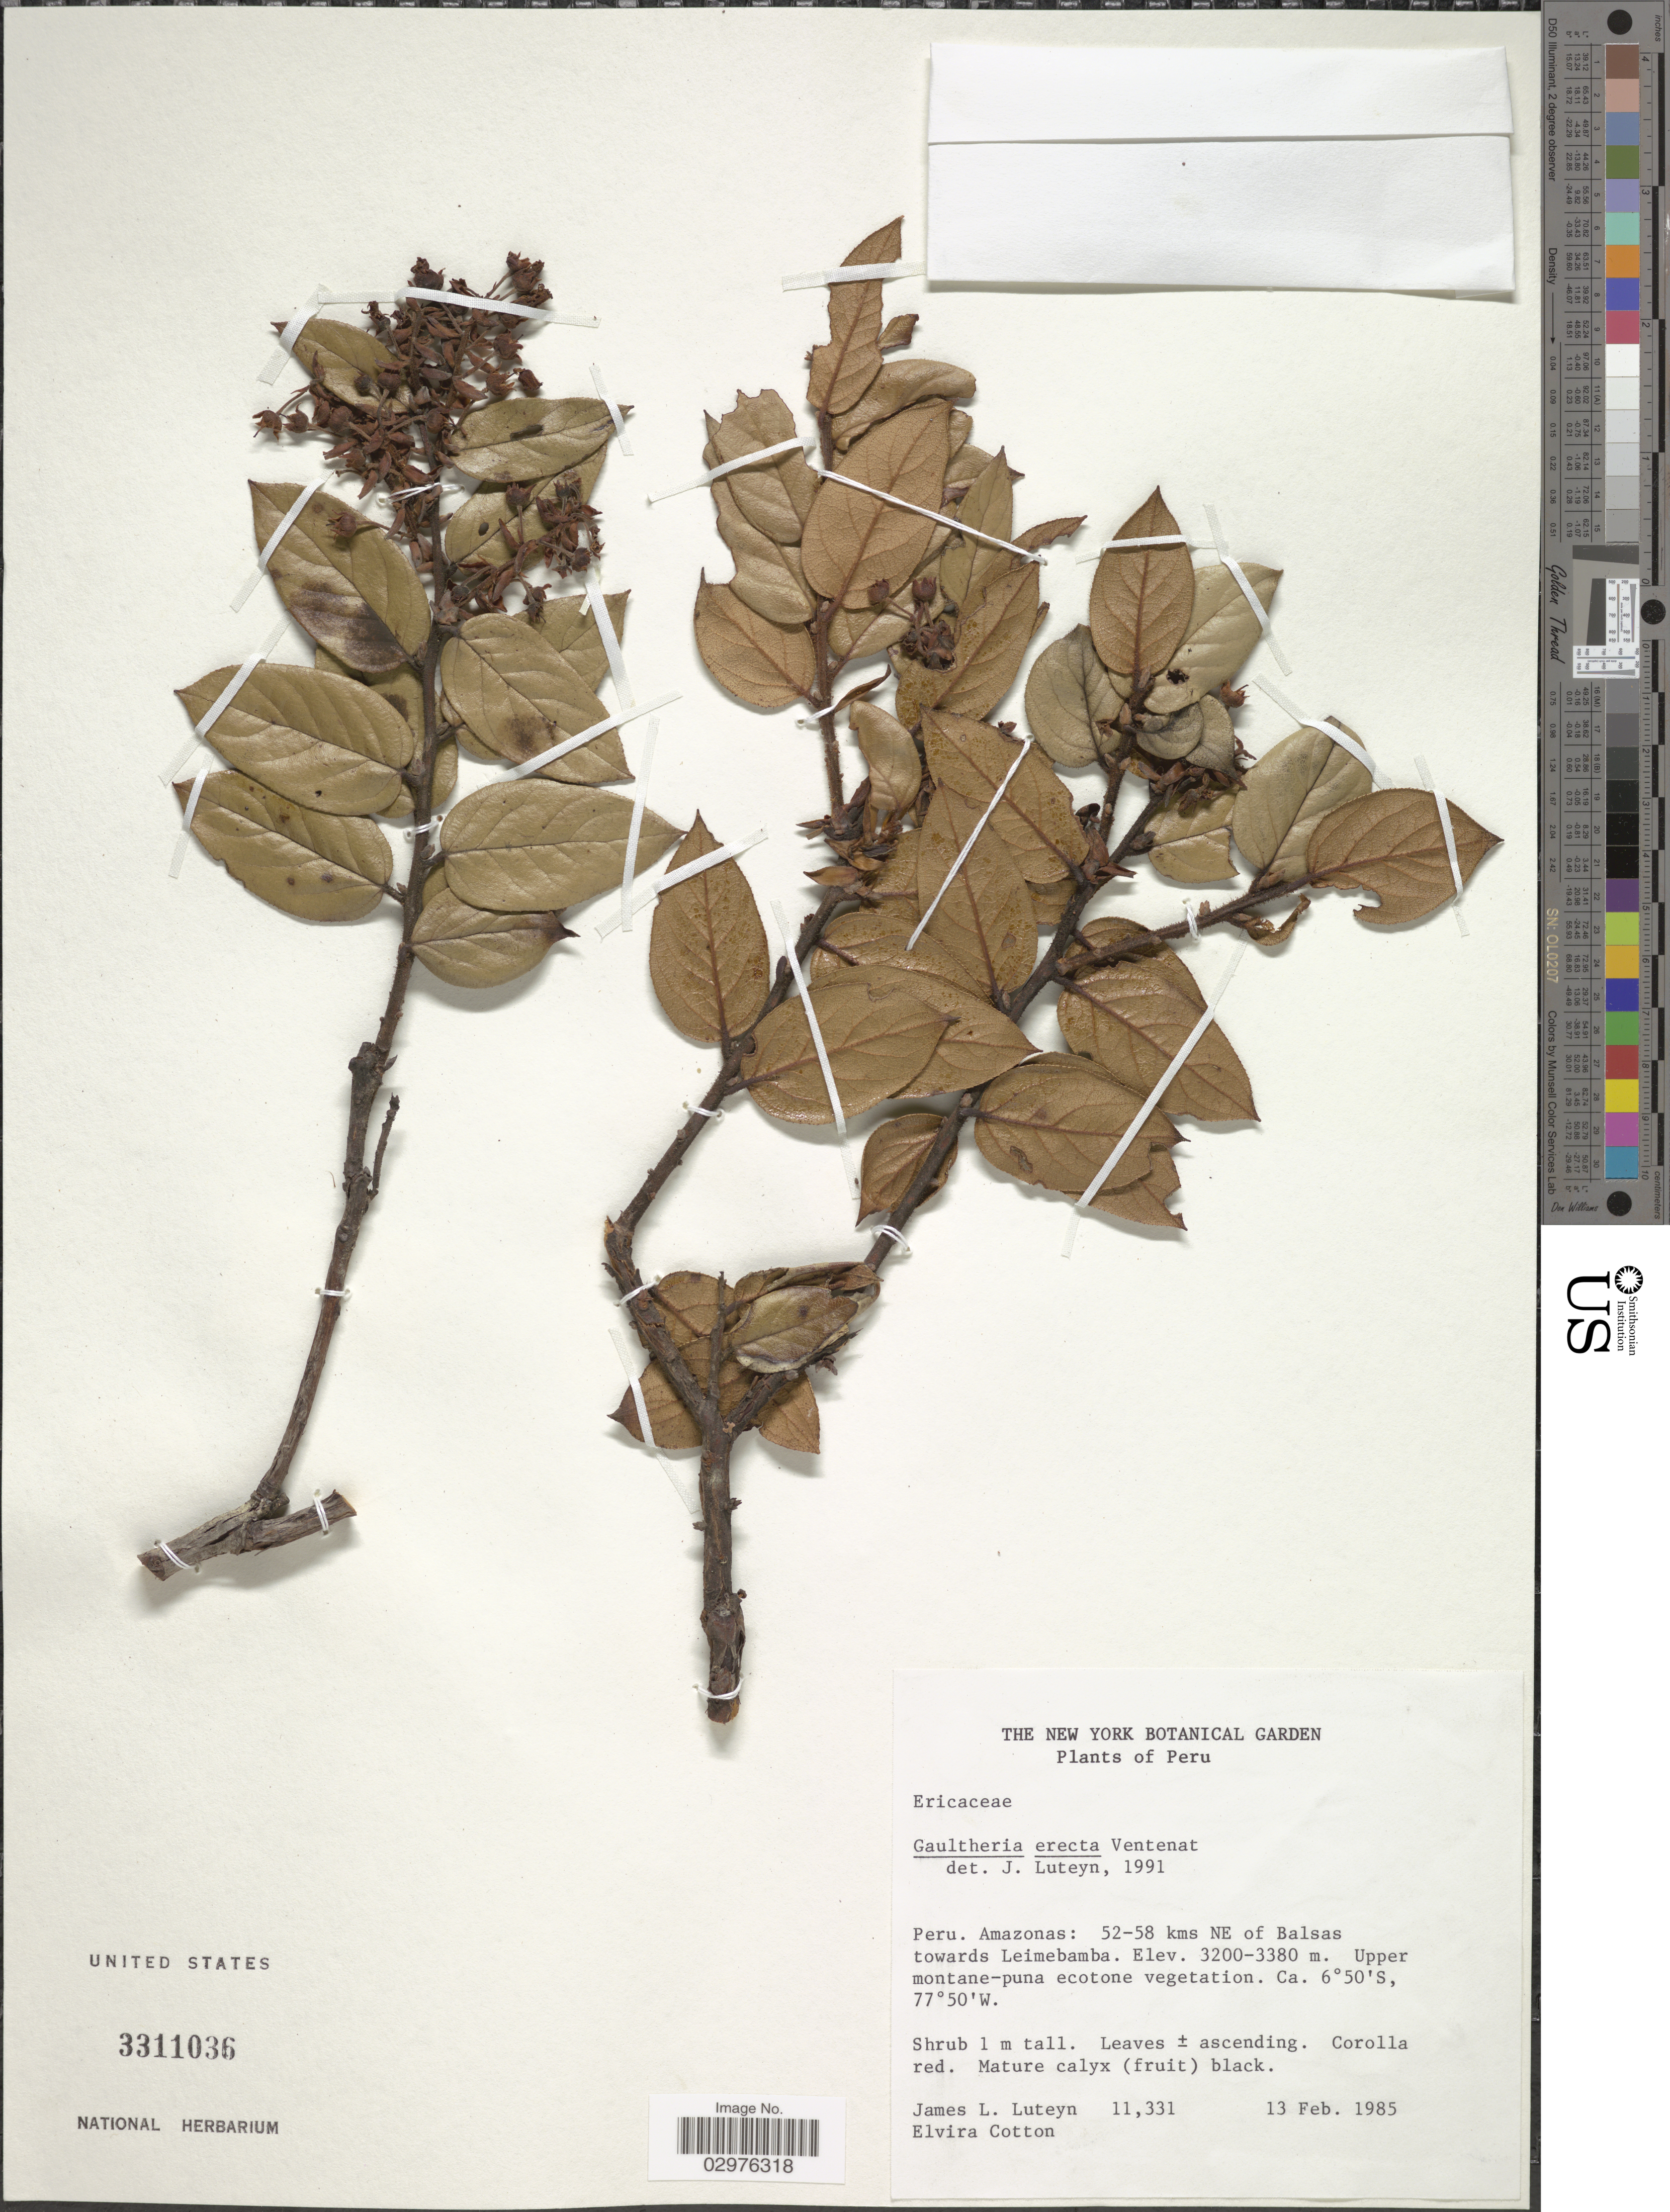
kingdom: Plantae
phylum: Tracheophyta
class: Magnoliopsida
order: Ericales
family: Ericaceae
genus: Gaultheria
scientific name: Gaultheria erecta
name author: Vent.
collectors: J. L. Luteyn & E. Cotton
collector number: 11331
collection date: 1985-02-13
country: Peru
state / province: Amazonas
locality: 52-58 kms NE of Balsas towards Leimebamba.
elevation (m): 3200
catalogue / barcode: US 3311036